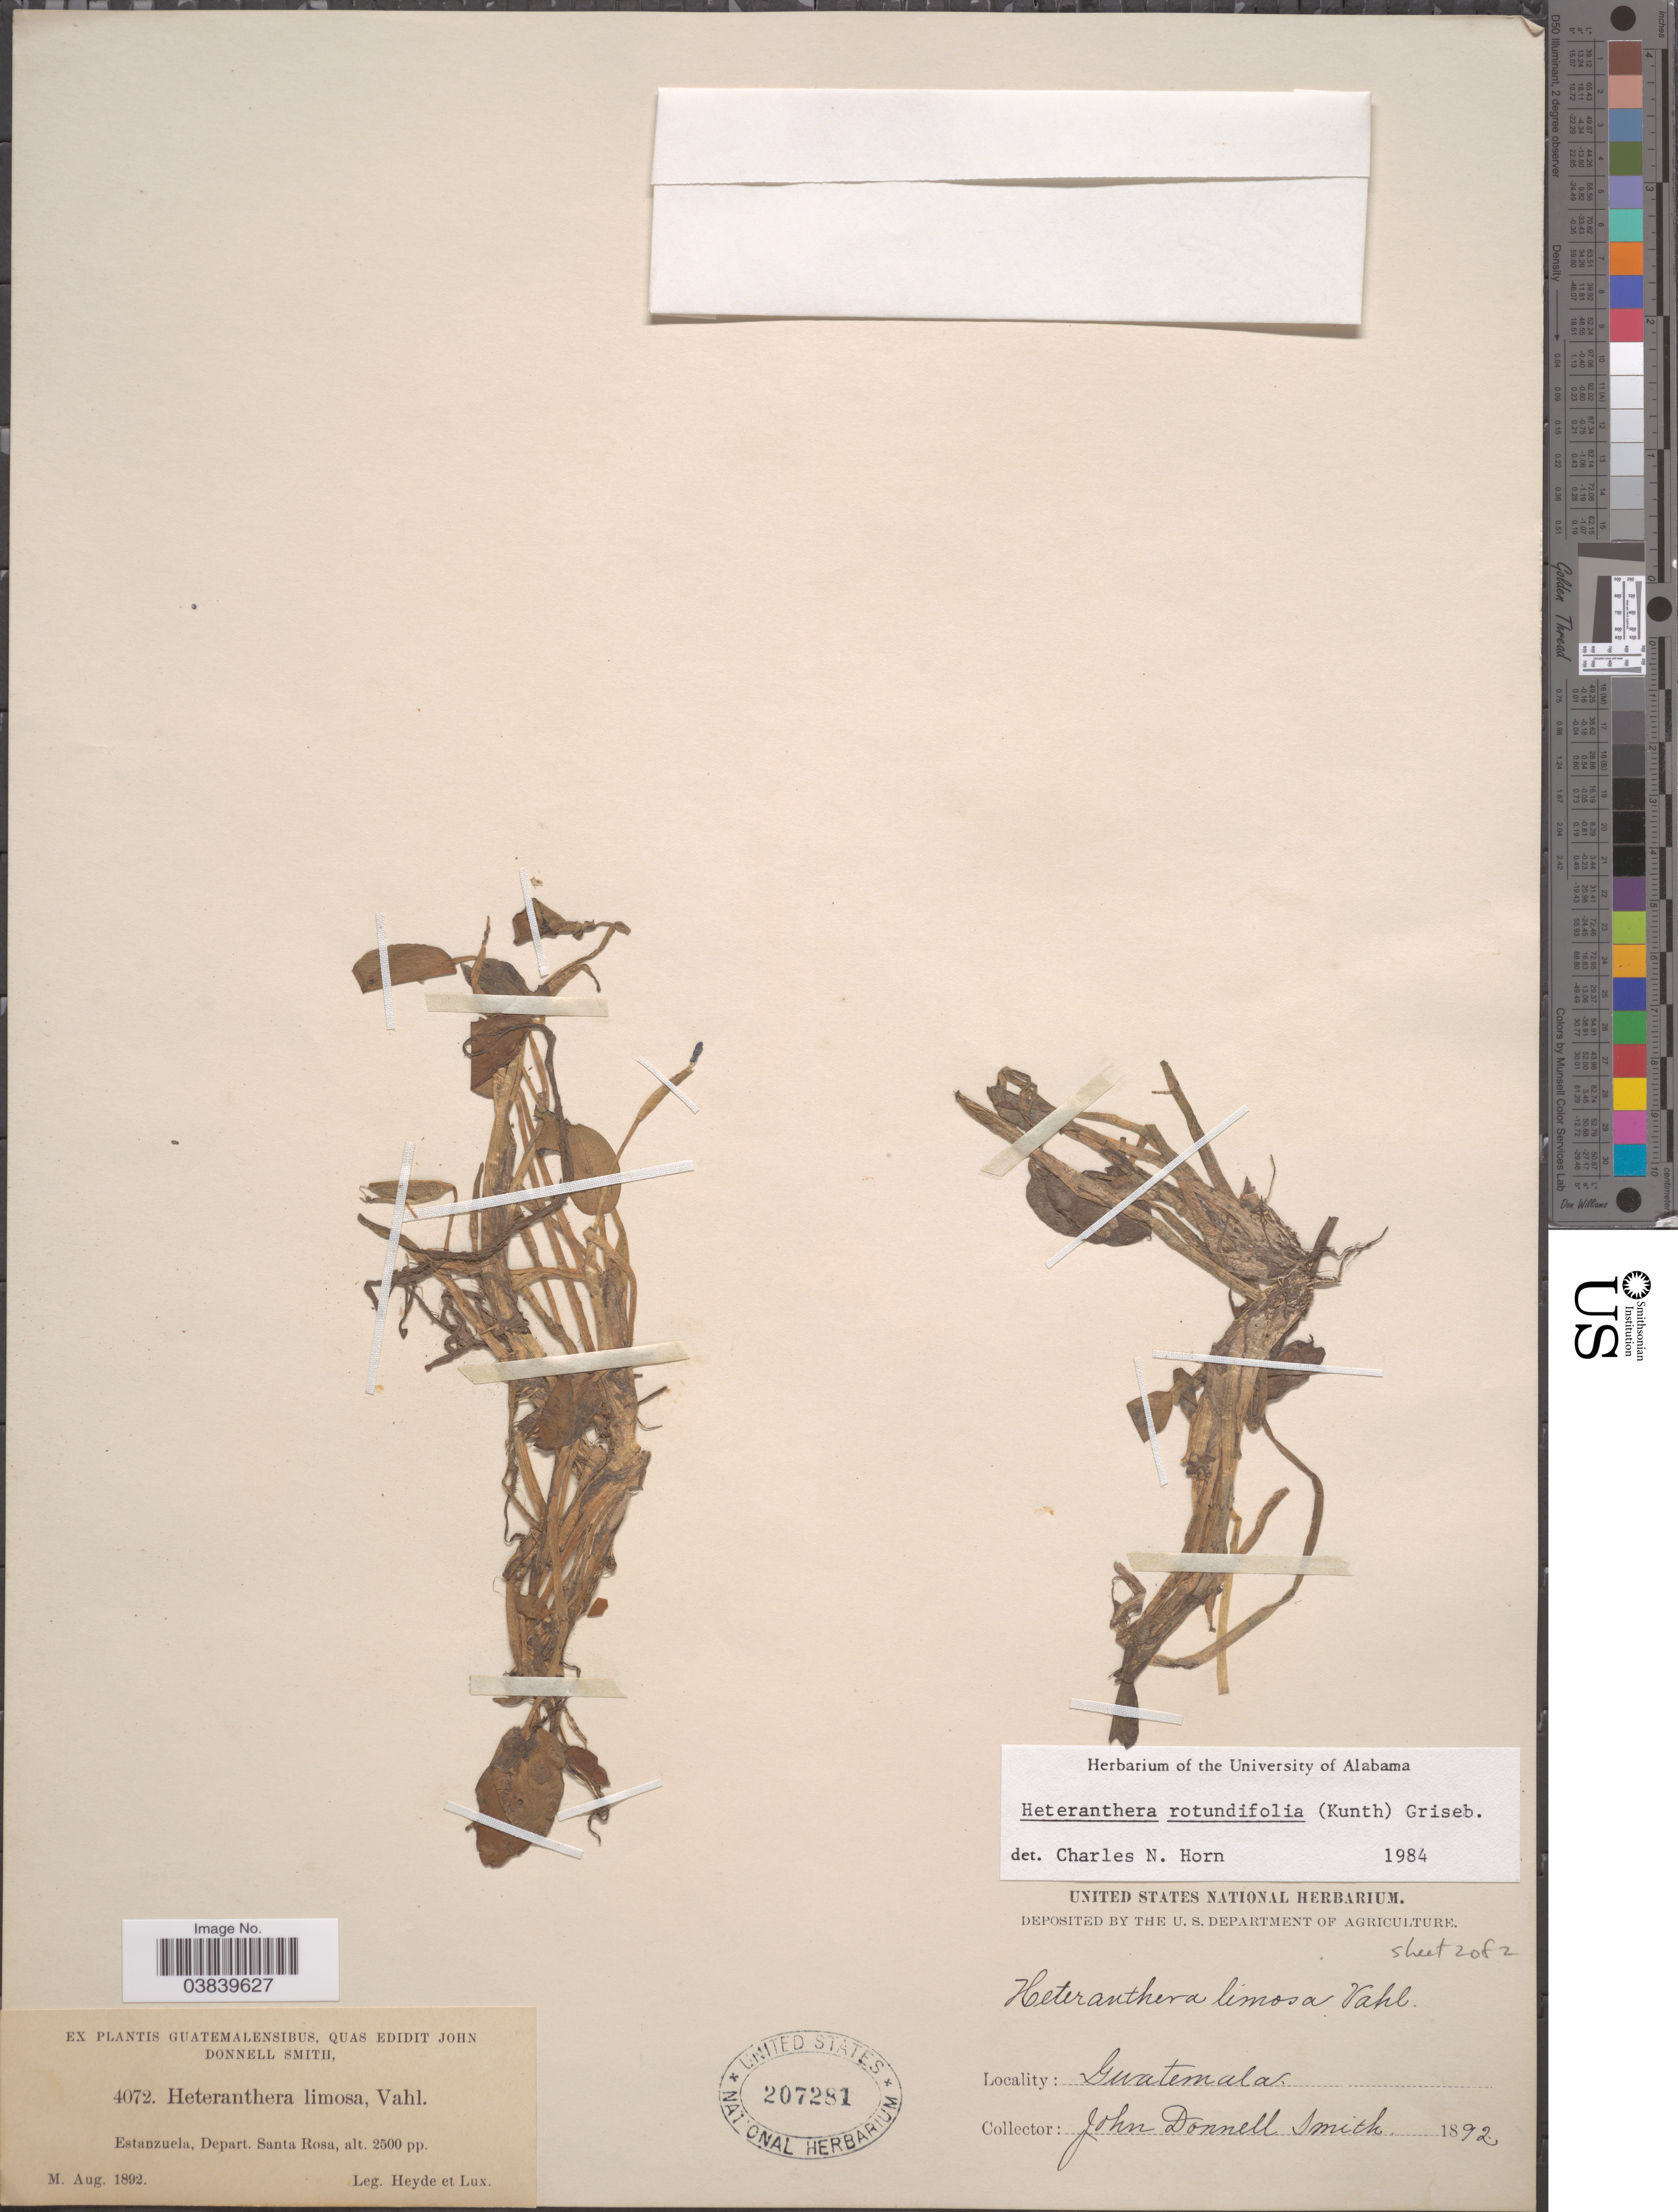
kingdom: Plantae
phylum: Tracheophyta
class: Liliopsida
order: Commelinales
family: Pontederiaceae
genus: Heteranthera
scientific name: Heteranthera rotundifolia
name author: (Kunth) Griseb.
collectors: Heyde, Lux & J. Donnell Smith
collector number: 4072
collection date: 1892-08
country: Guatemala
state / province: Santa Rosa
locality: Estanzuela, Depart. Santa Rosa.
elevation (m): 762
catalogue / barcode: US 207281